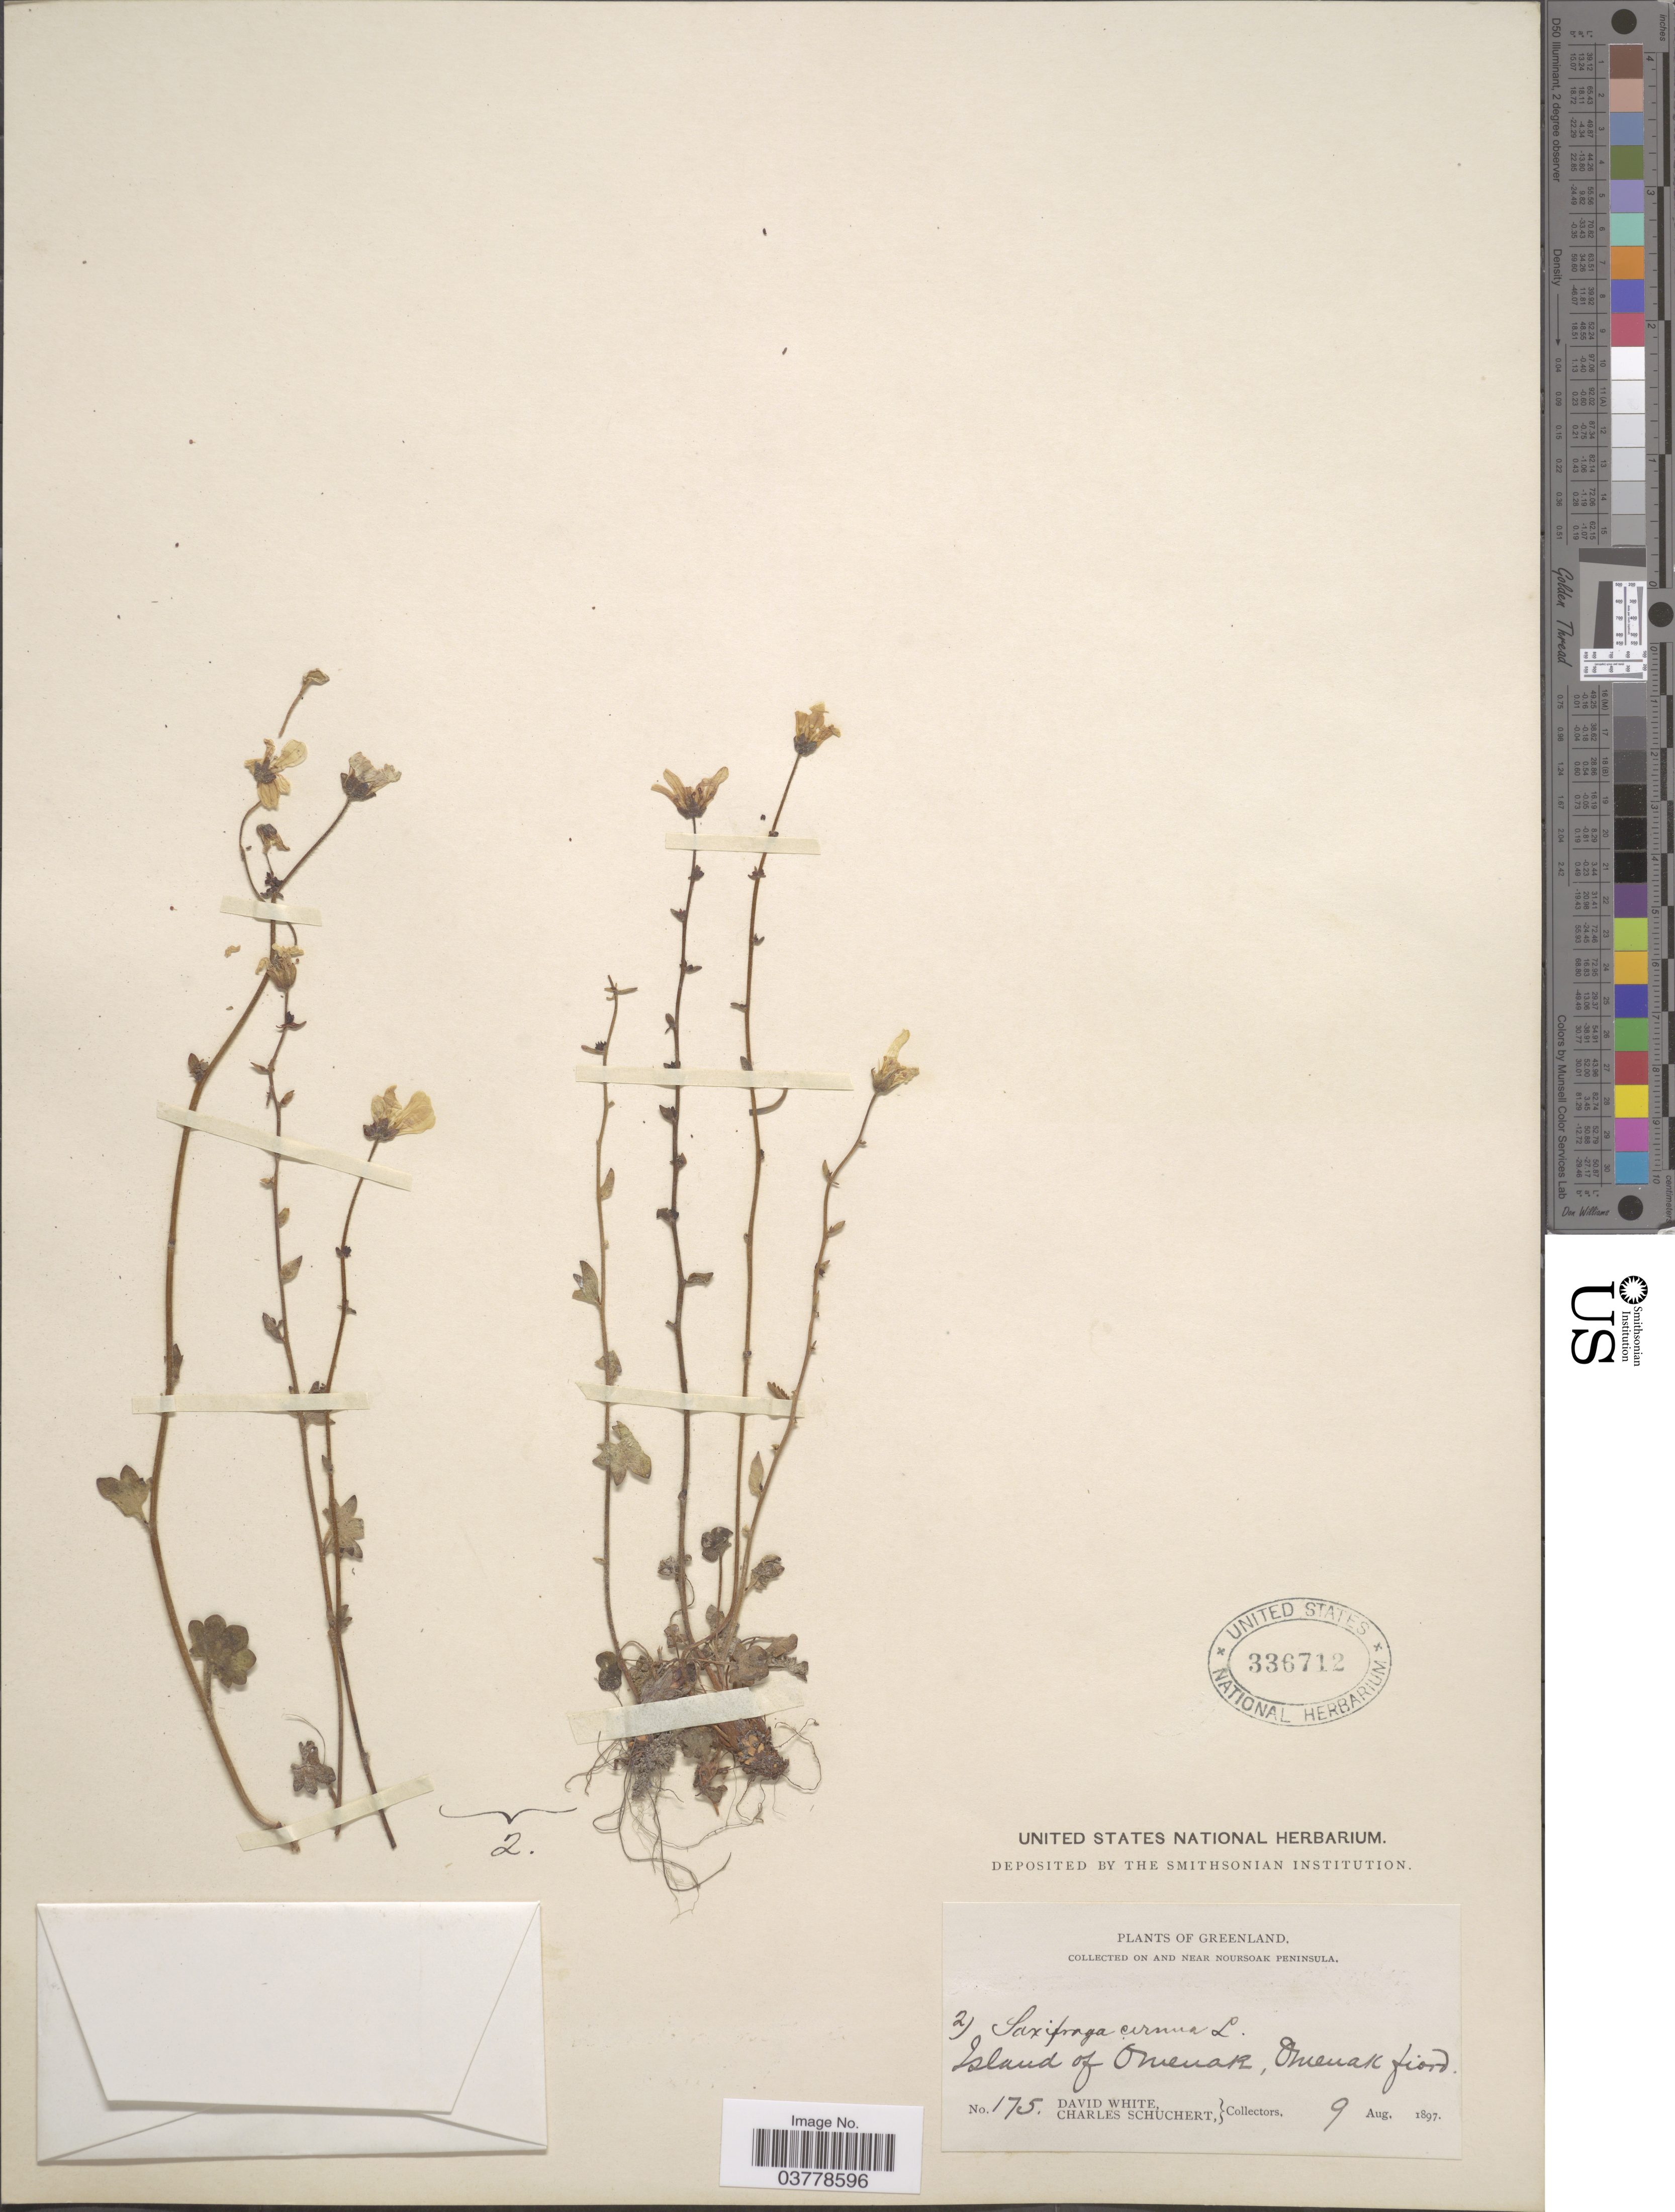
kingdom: Plantae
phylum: Tracheophyta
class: Magnoliopsida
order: Saxifragales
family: Saxifragaceae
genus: Saxifraga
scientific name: Saxifraga cernua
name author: L.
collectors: D. White & C. Schuchert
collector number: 175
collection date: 1897-08-09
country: Greenland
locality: On and near Noursoak Peninsula. Island of Omenak, Omenak fiord.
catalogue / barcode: US 336712